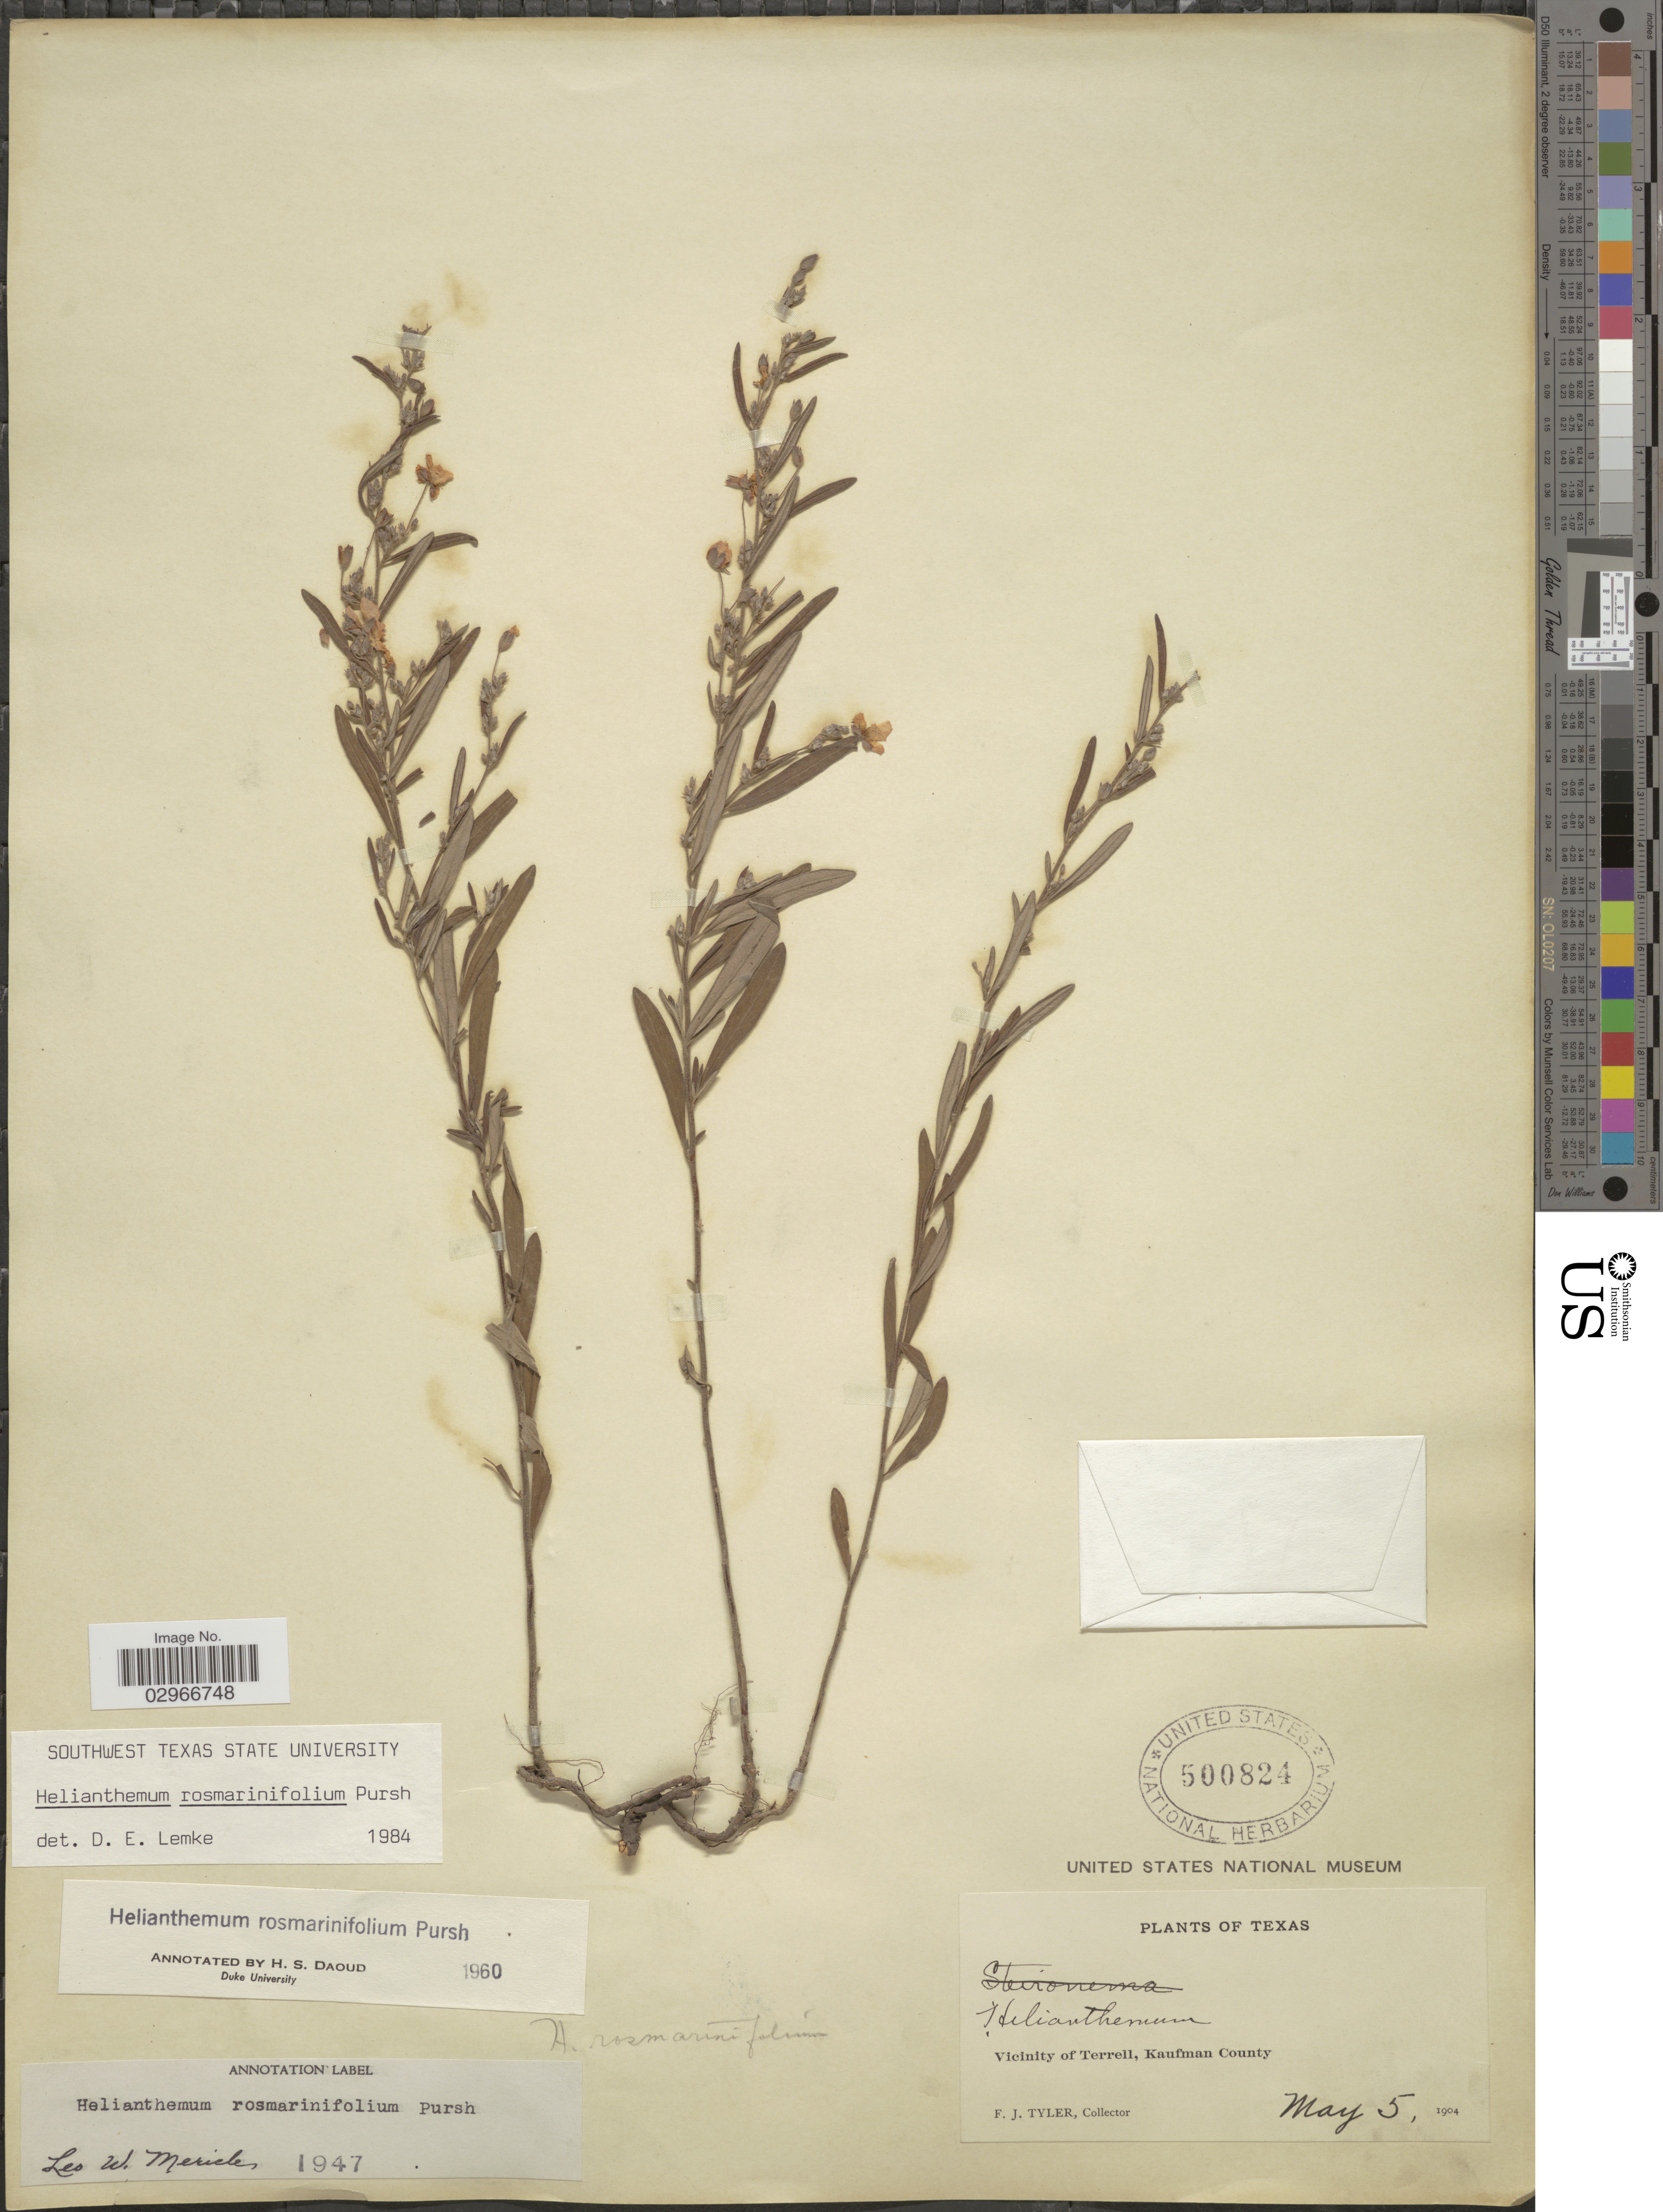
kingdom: Plantae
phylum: Tracheophyta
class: Magnoliopsida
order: Malvales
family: Cistaceae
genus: Helianthemum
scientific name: Helianthemum rosmarinifolium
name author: Pursh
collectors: F. Tyler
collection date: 1904-05-05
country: United States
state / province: Texas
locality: Vicinity of Terrell, Kaufman County.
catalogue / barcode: US 500824